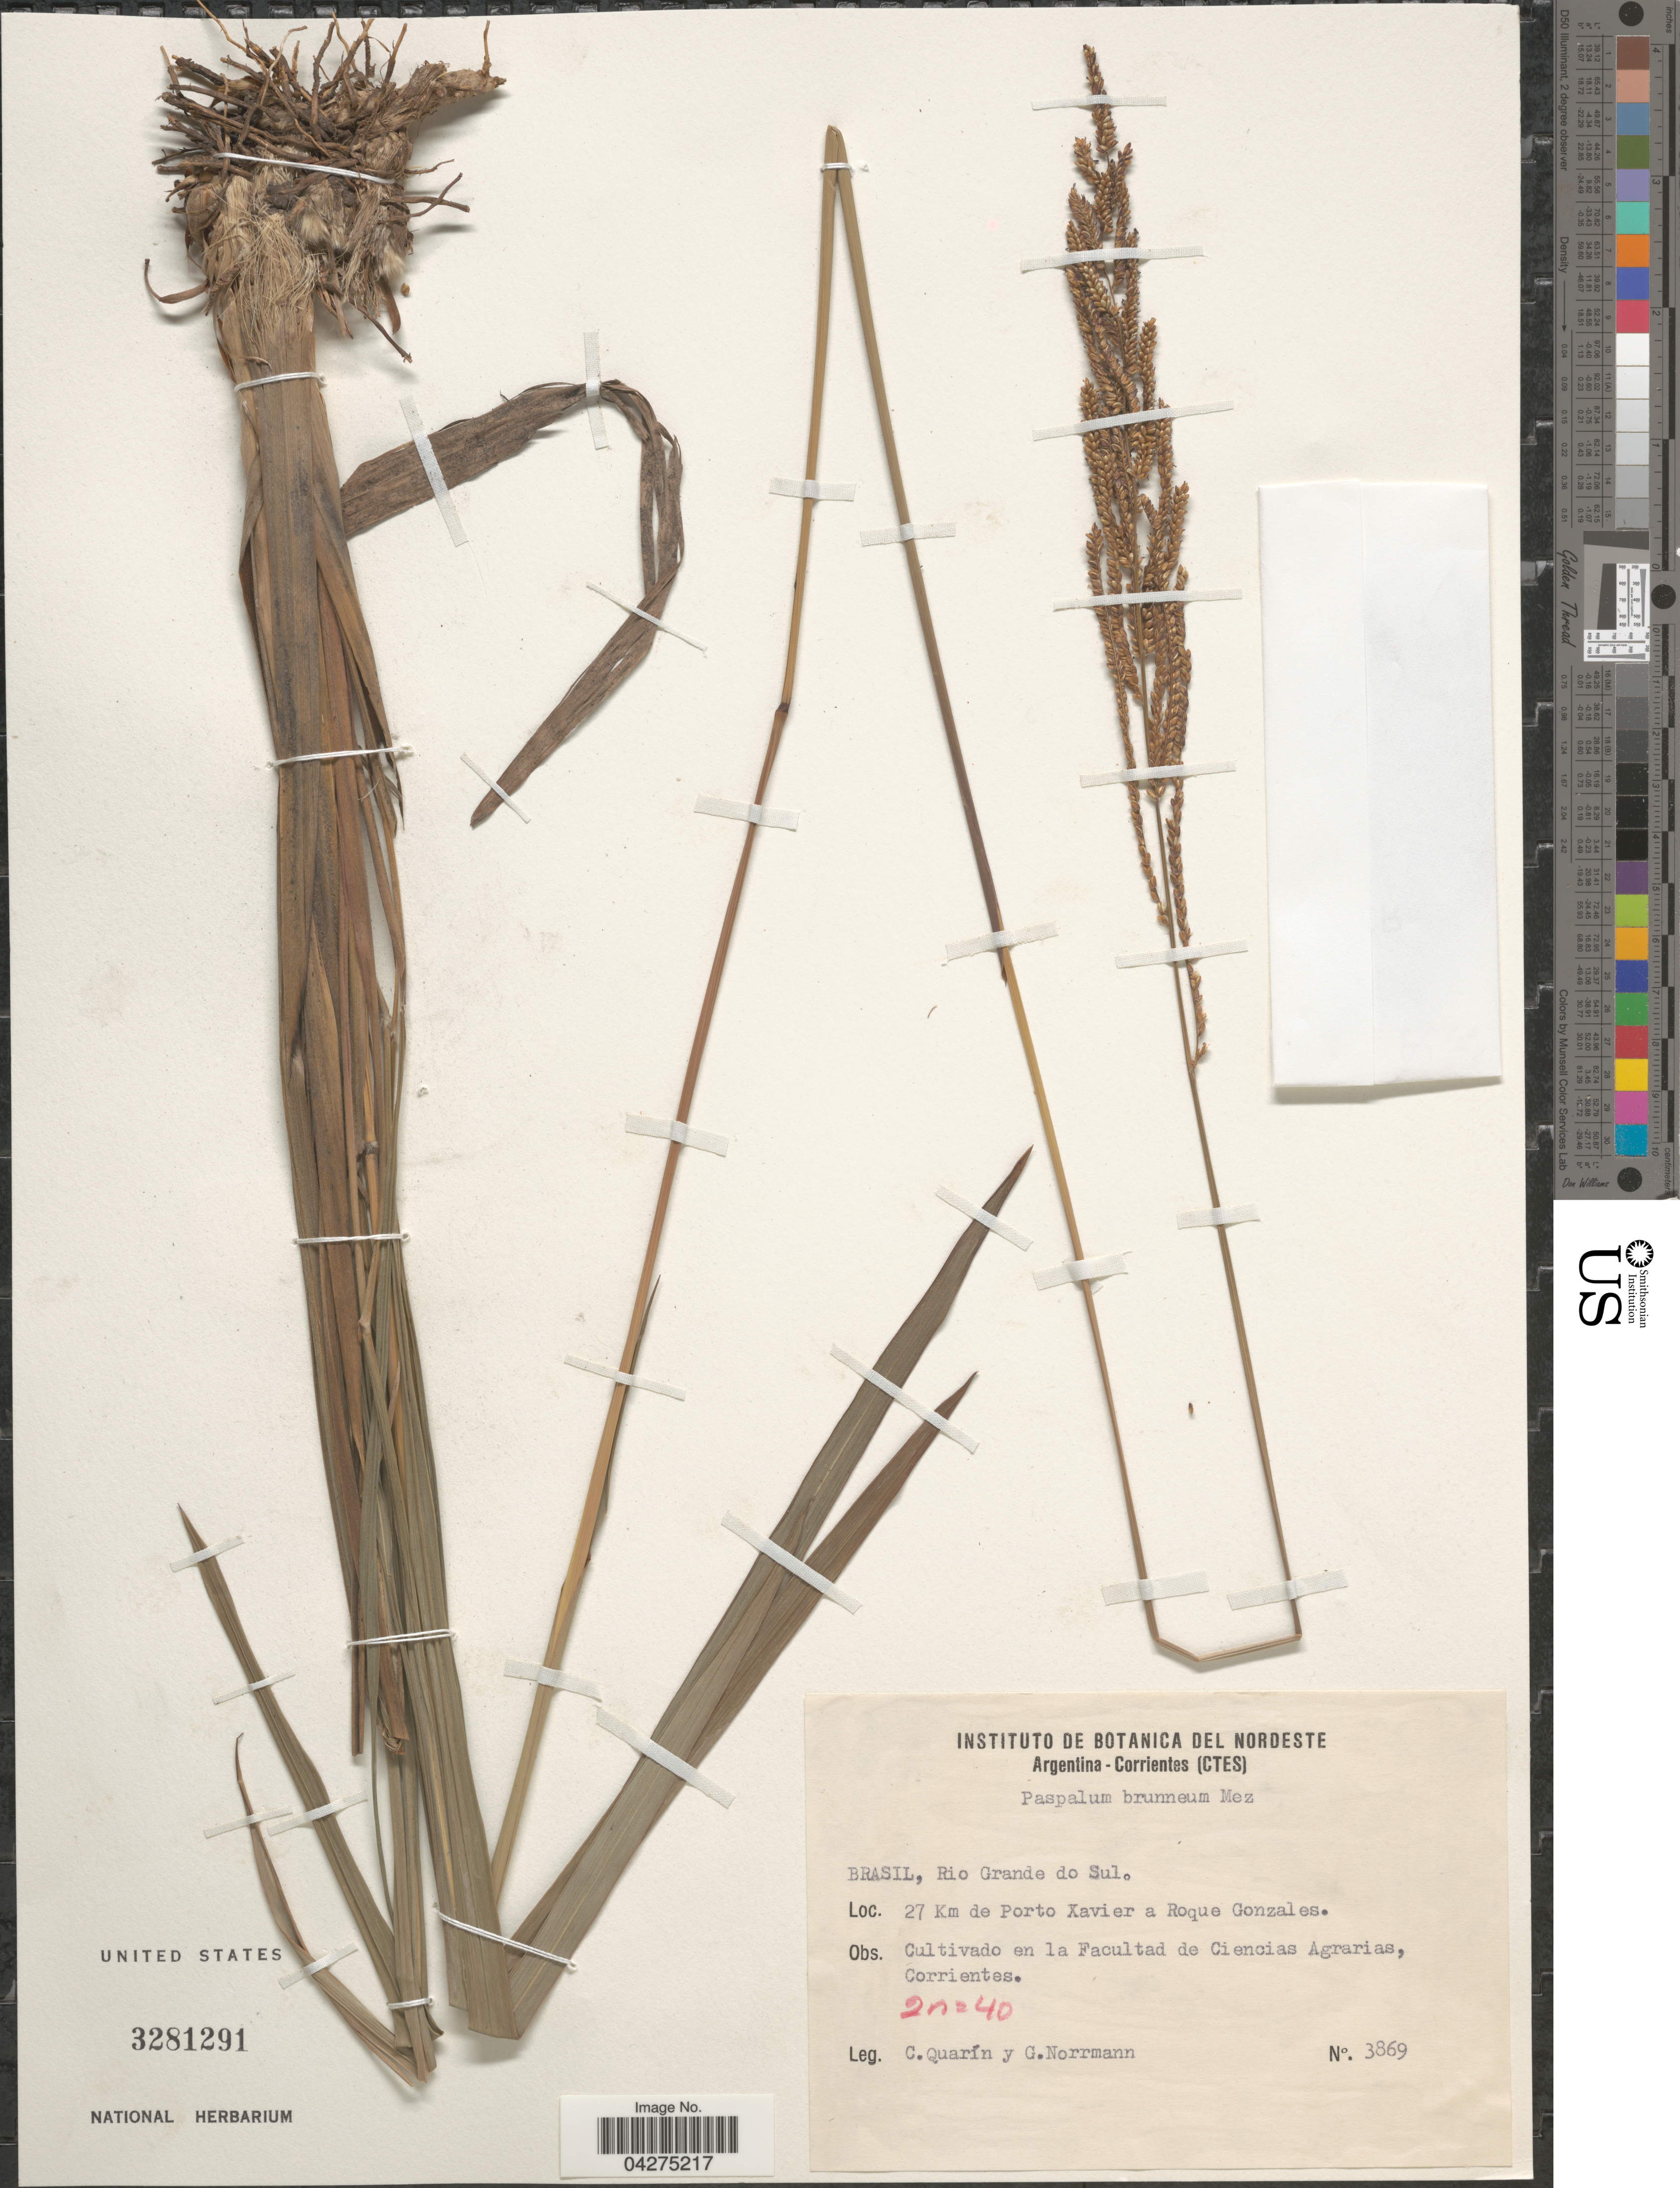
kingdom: Plantae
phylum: Tracheophyta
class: Liliopsida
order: Poales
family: Poaceae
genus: Paspalum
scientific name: Paspalum quarinii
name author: Morrone & Zuloaga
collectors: C. Quarín & G. Norrmann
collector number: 3869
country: Argentina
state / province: Corrientes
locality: En la Facultad de Ciencias Agrarias, Corrientes.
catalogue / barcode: US 3281291